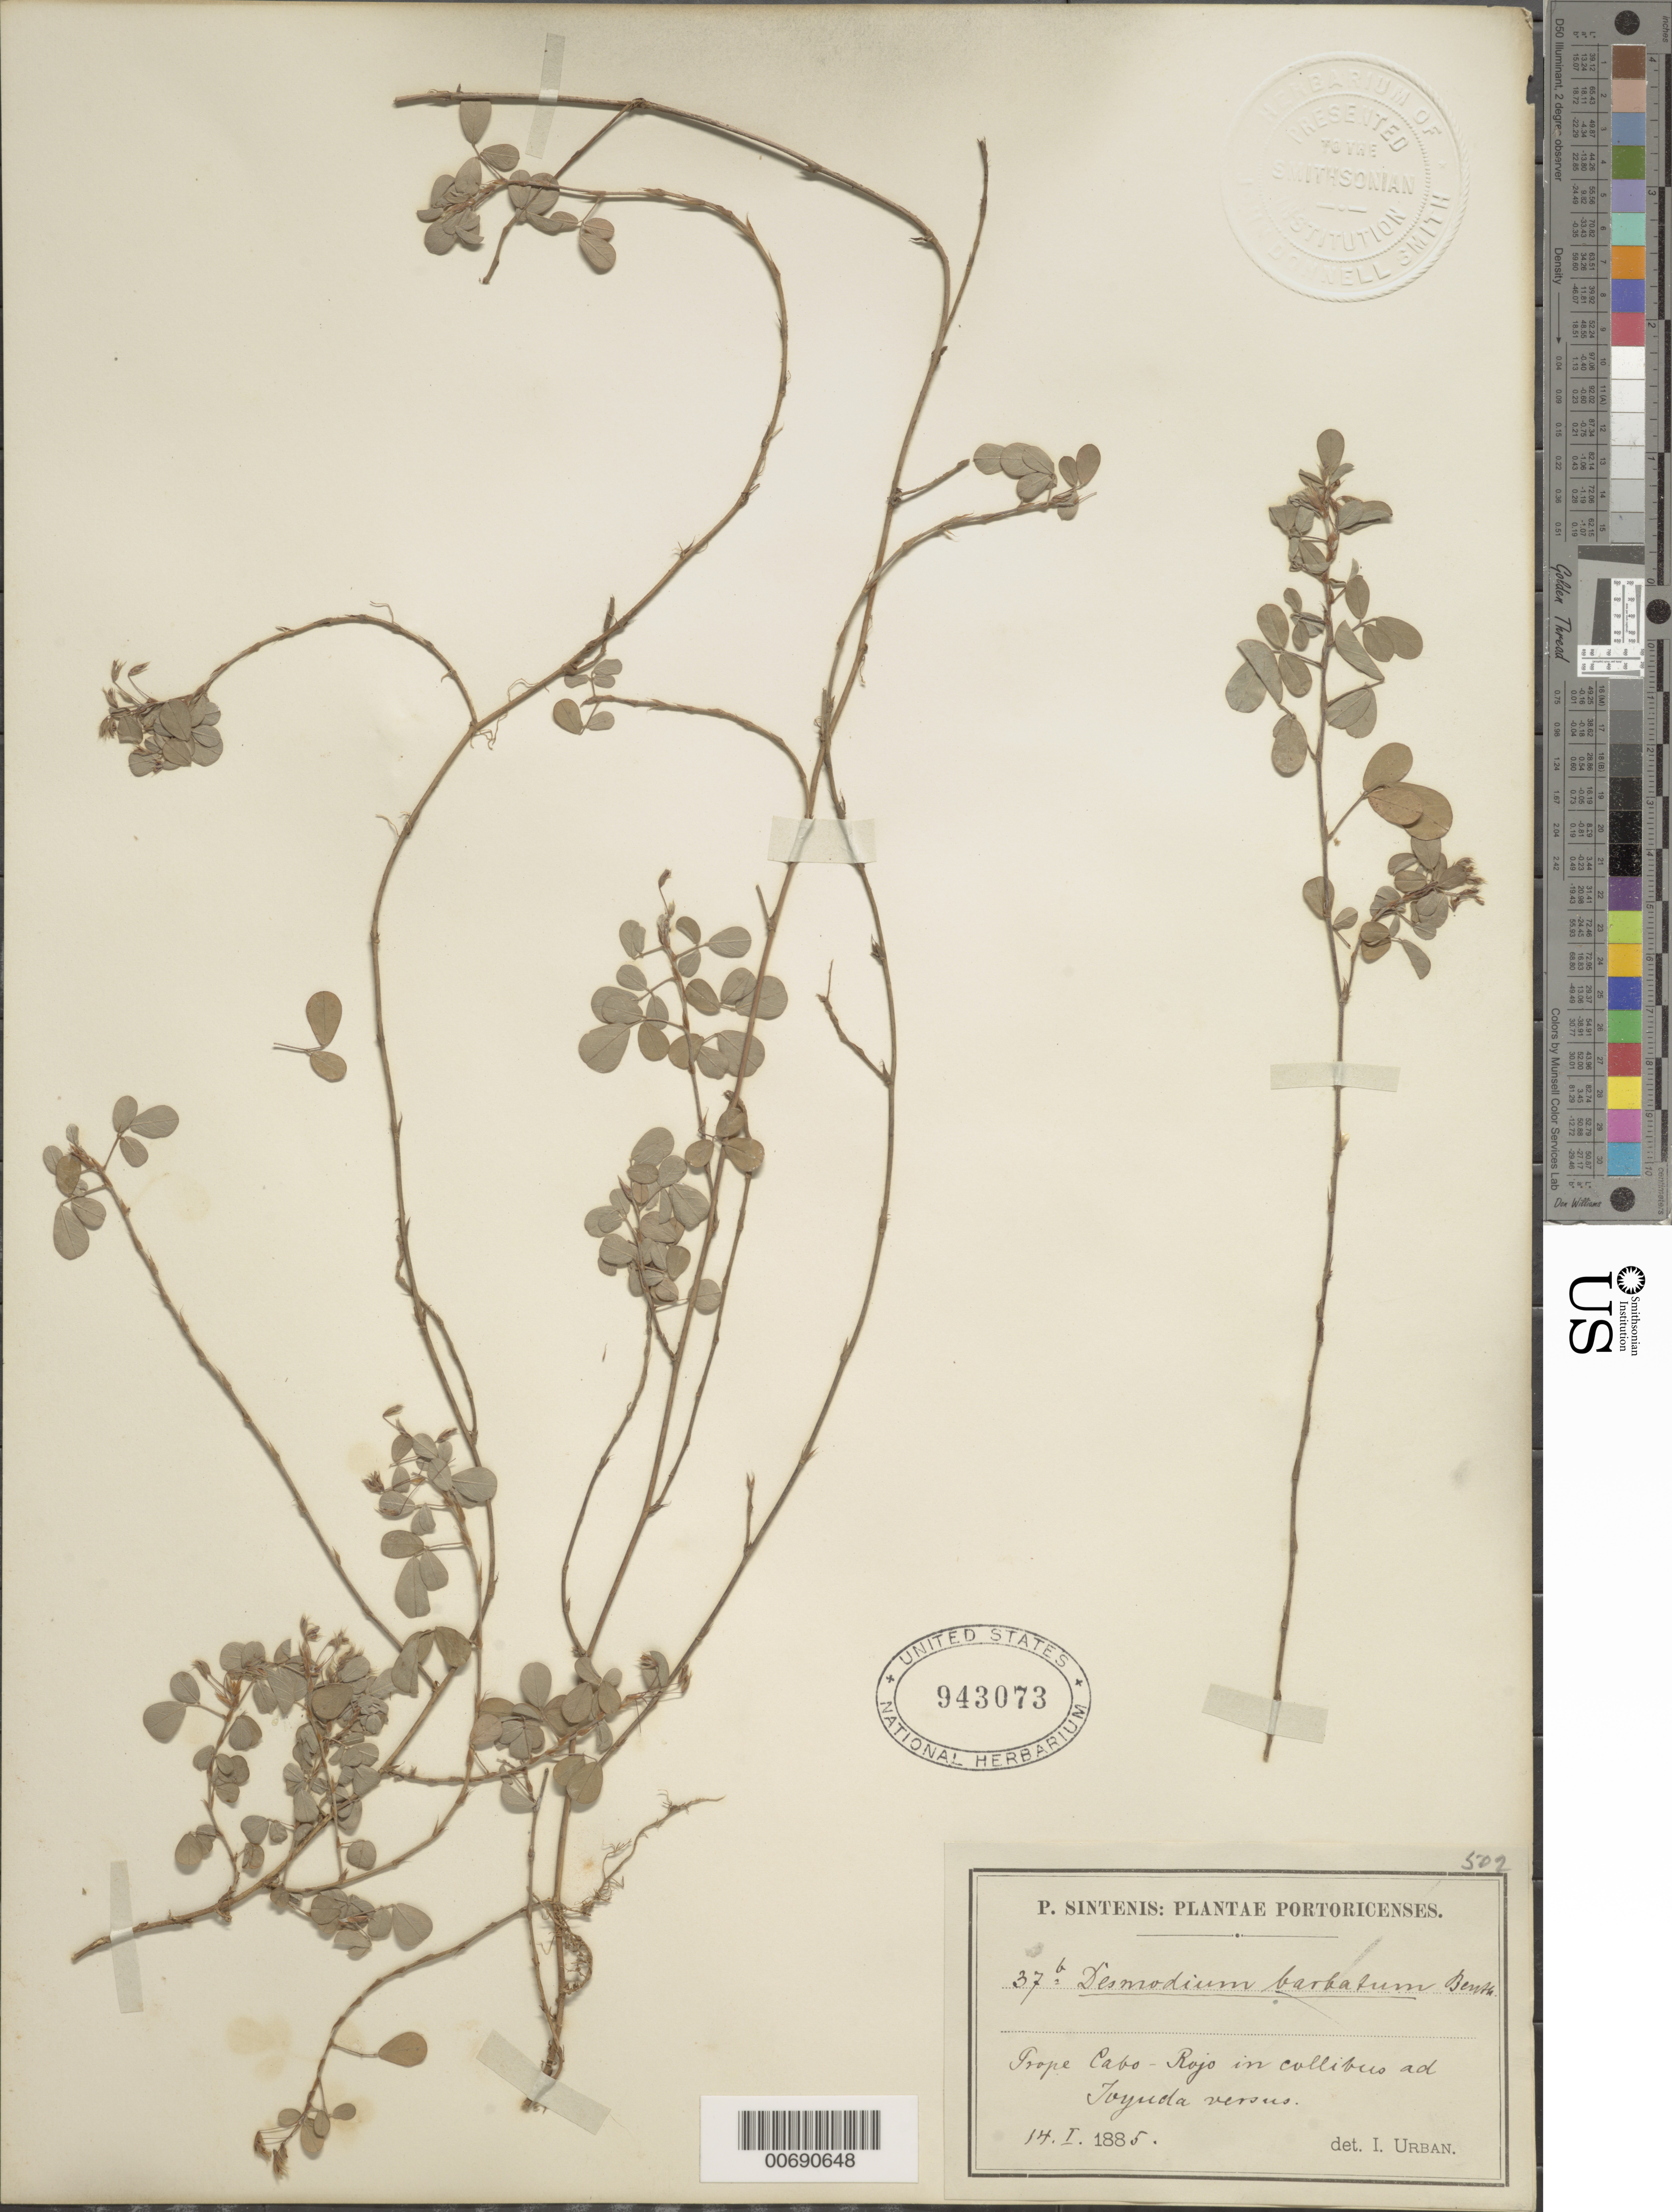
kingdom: Plantae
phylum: Tracheophyta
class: Magnoliopsida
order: Fabales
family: Fabaceae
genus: Grona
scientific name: Grona barbata var. barbata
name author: (L.) H. Ohashi & K. Ohashi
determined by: Strong, Mark T., (BOT), Smithsonian Institution - National Museum of Natural History (UNITED STATES)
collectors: P. Sintenis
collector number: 37 b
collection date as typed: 14 Jan 1885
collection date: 1885-01-14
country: Puerto Rico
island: Greater Antilles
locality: Prope Cabo Rojo.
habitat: in collibus ad Joyuda versus.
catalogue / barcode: US 943073